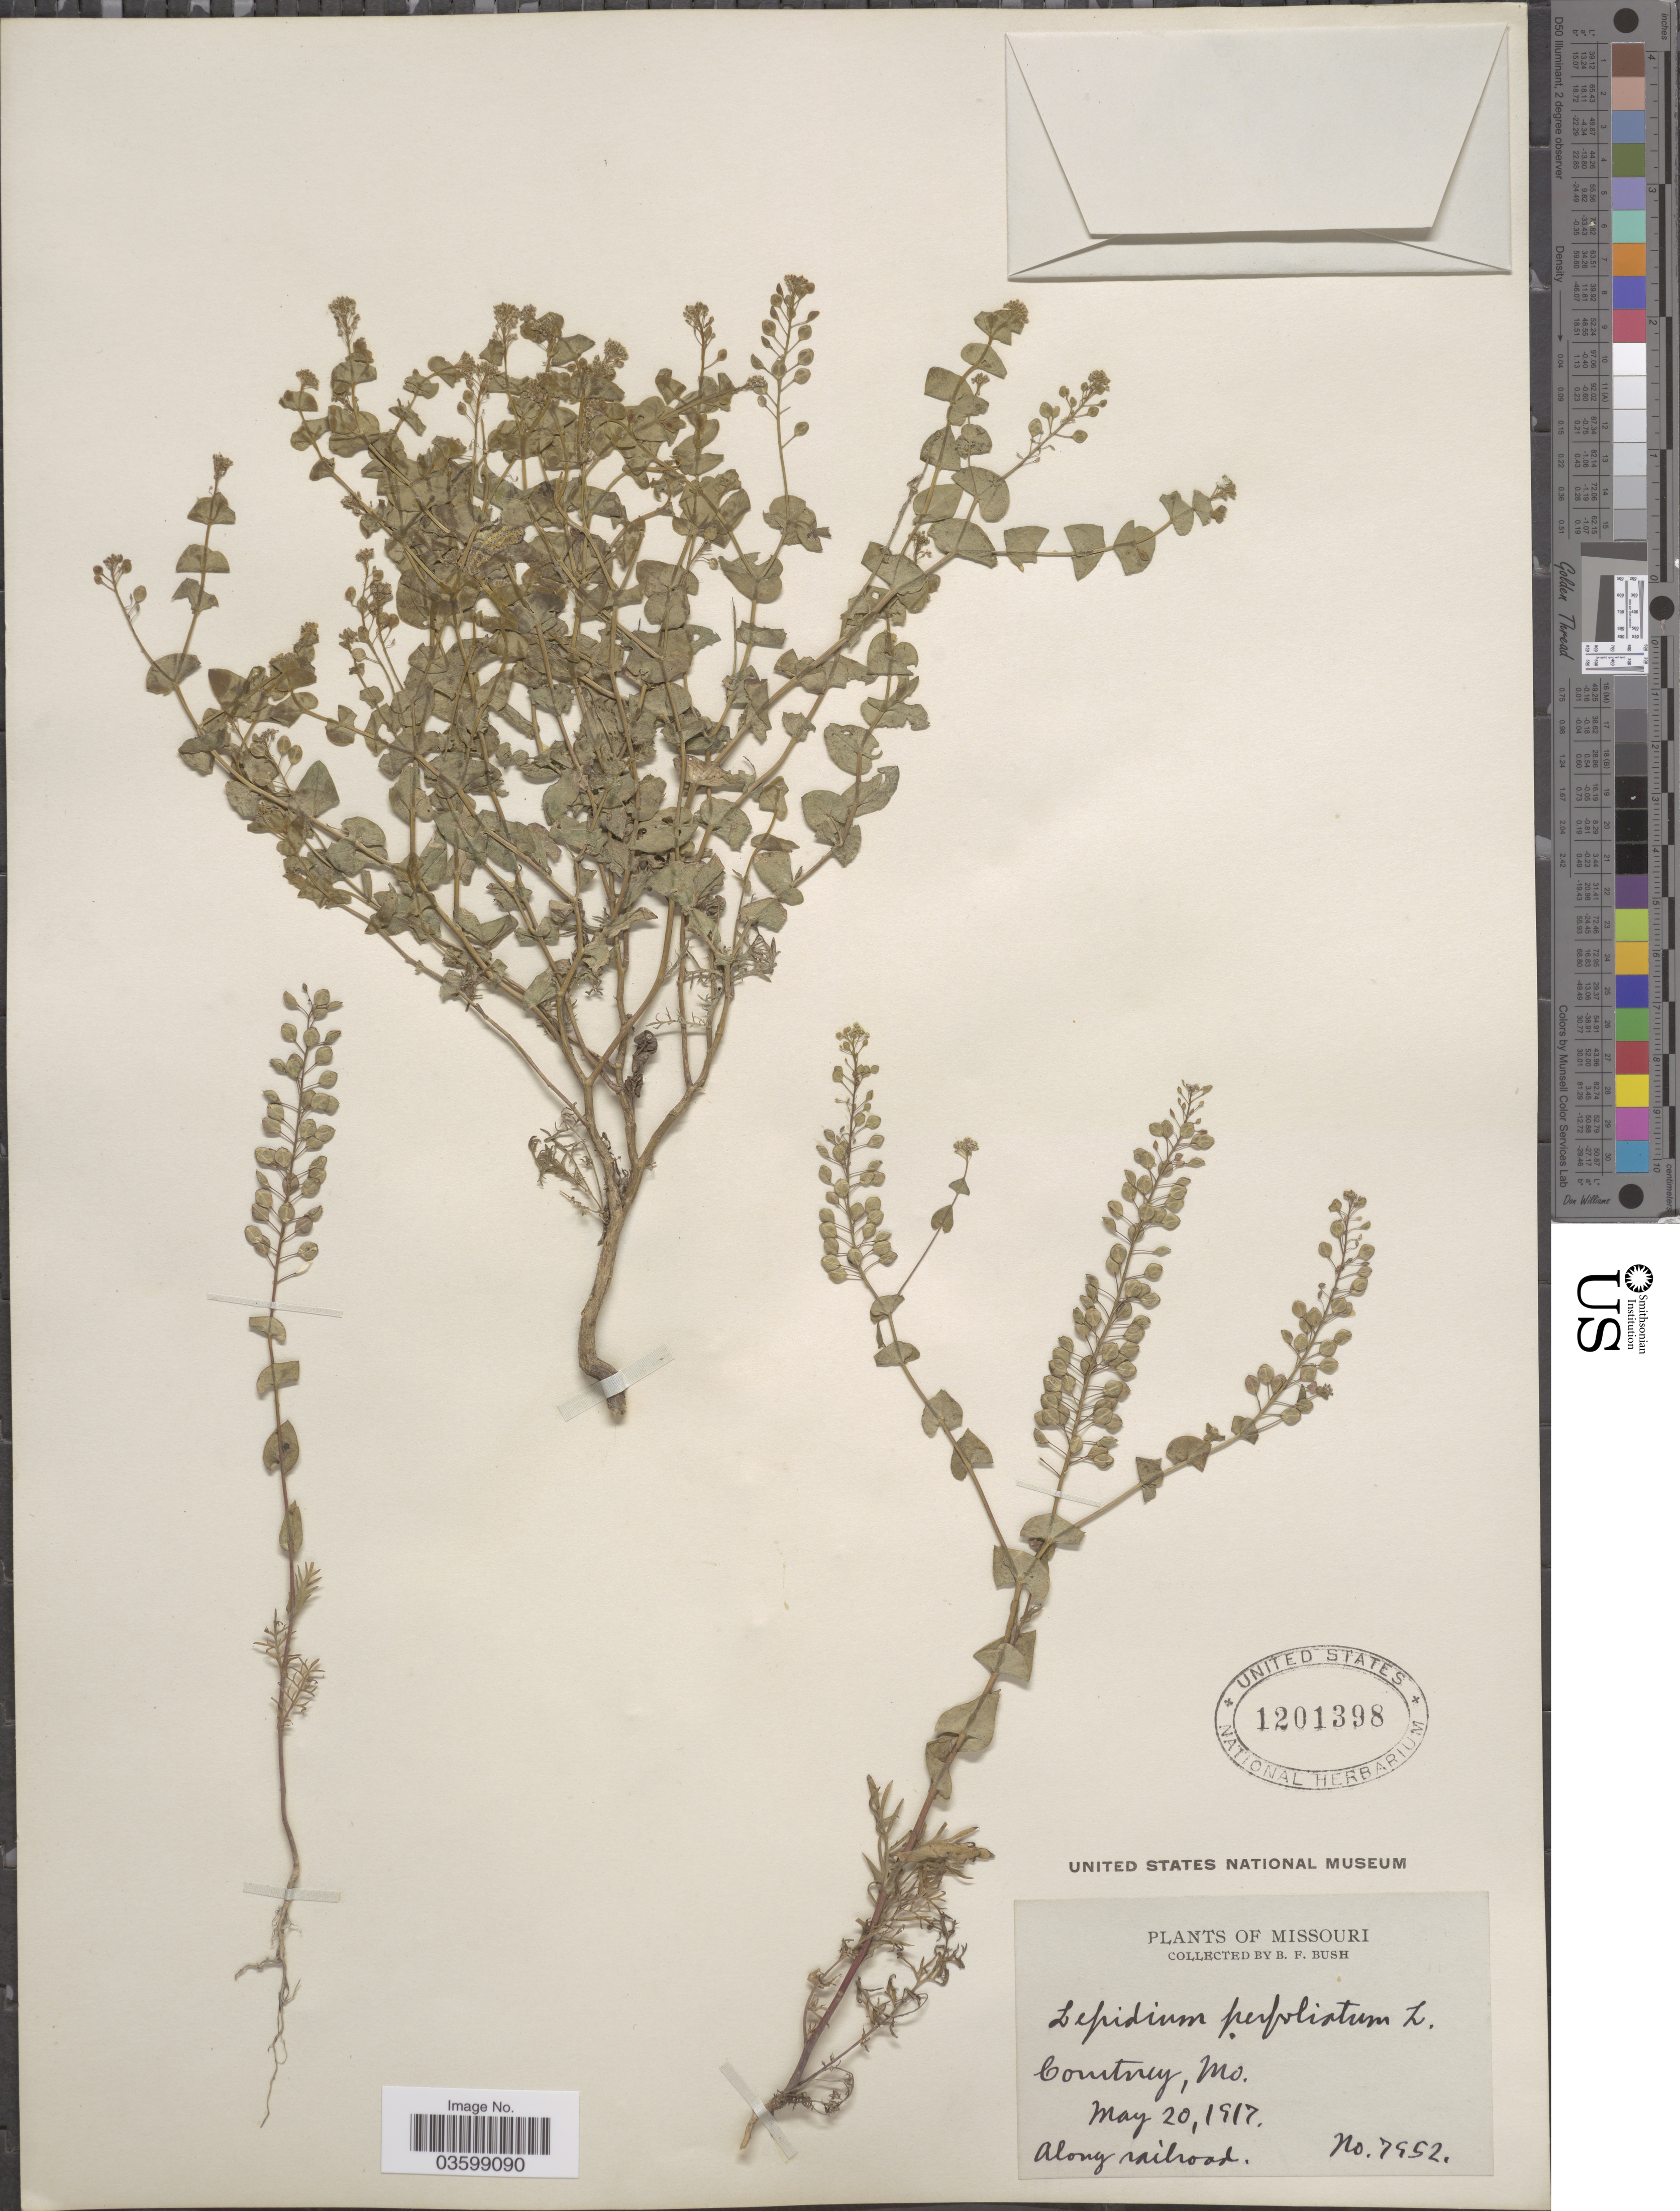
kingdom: Plantae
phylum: Tracheophyta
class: Magnoliopsida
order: Brassicales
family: Brassicaceae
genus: Lepidium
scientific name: Lepidium perfoliatum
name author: L.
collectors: B. F. Bush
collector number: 7952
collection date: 1917-05-20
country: United States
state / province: Missouri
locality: Courtney.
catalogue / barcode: US 1201398